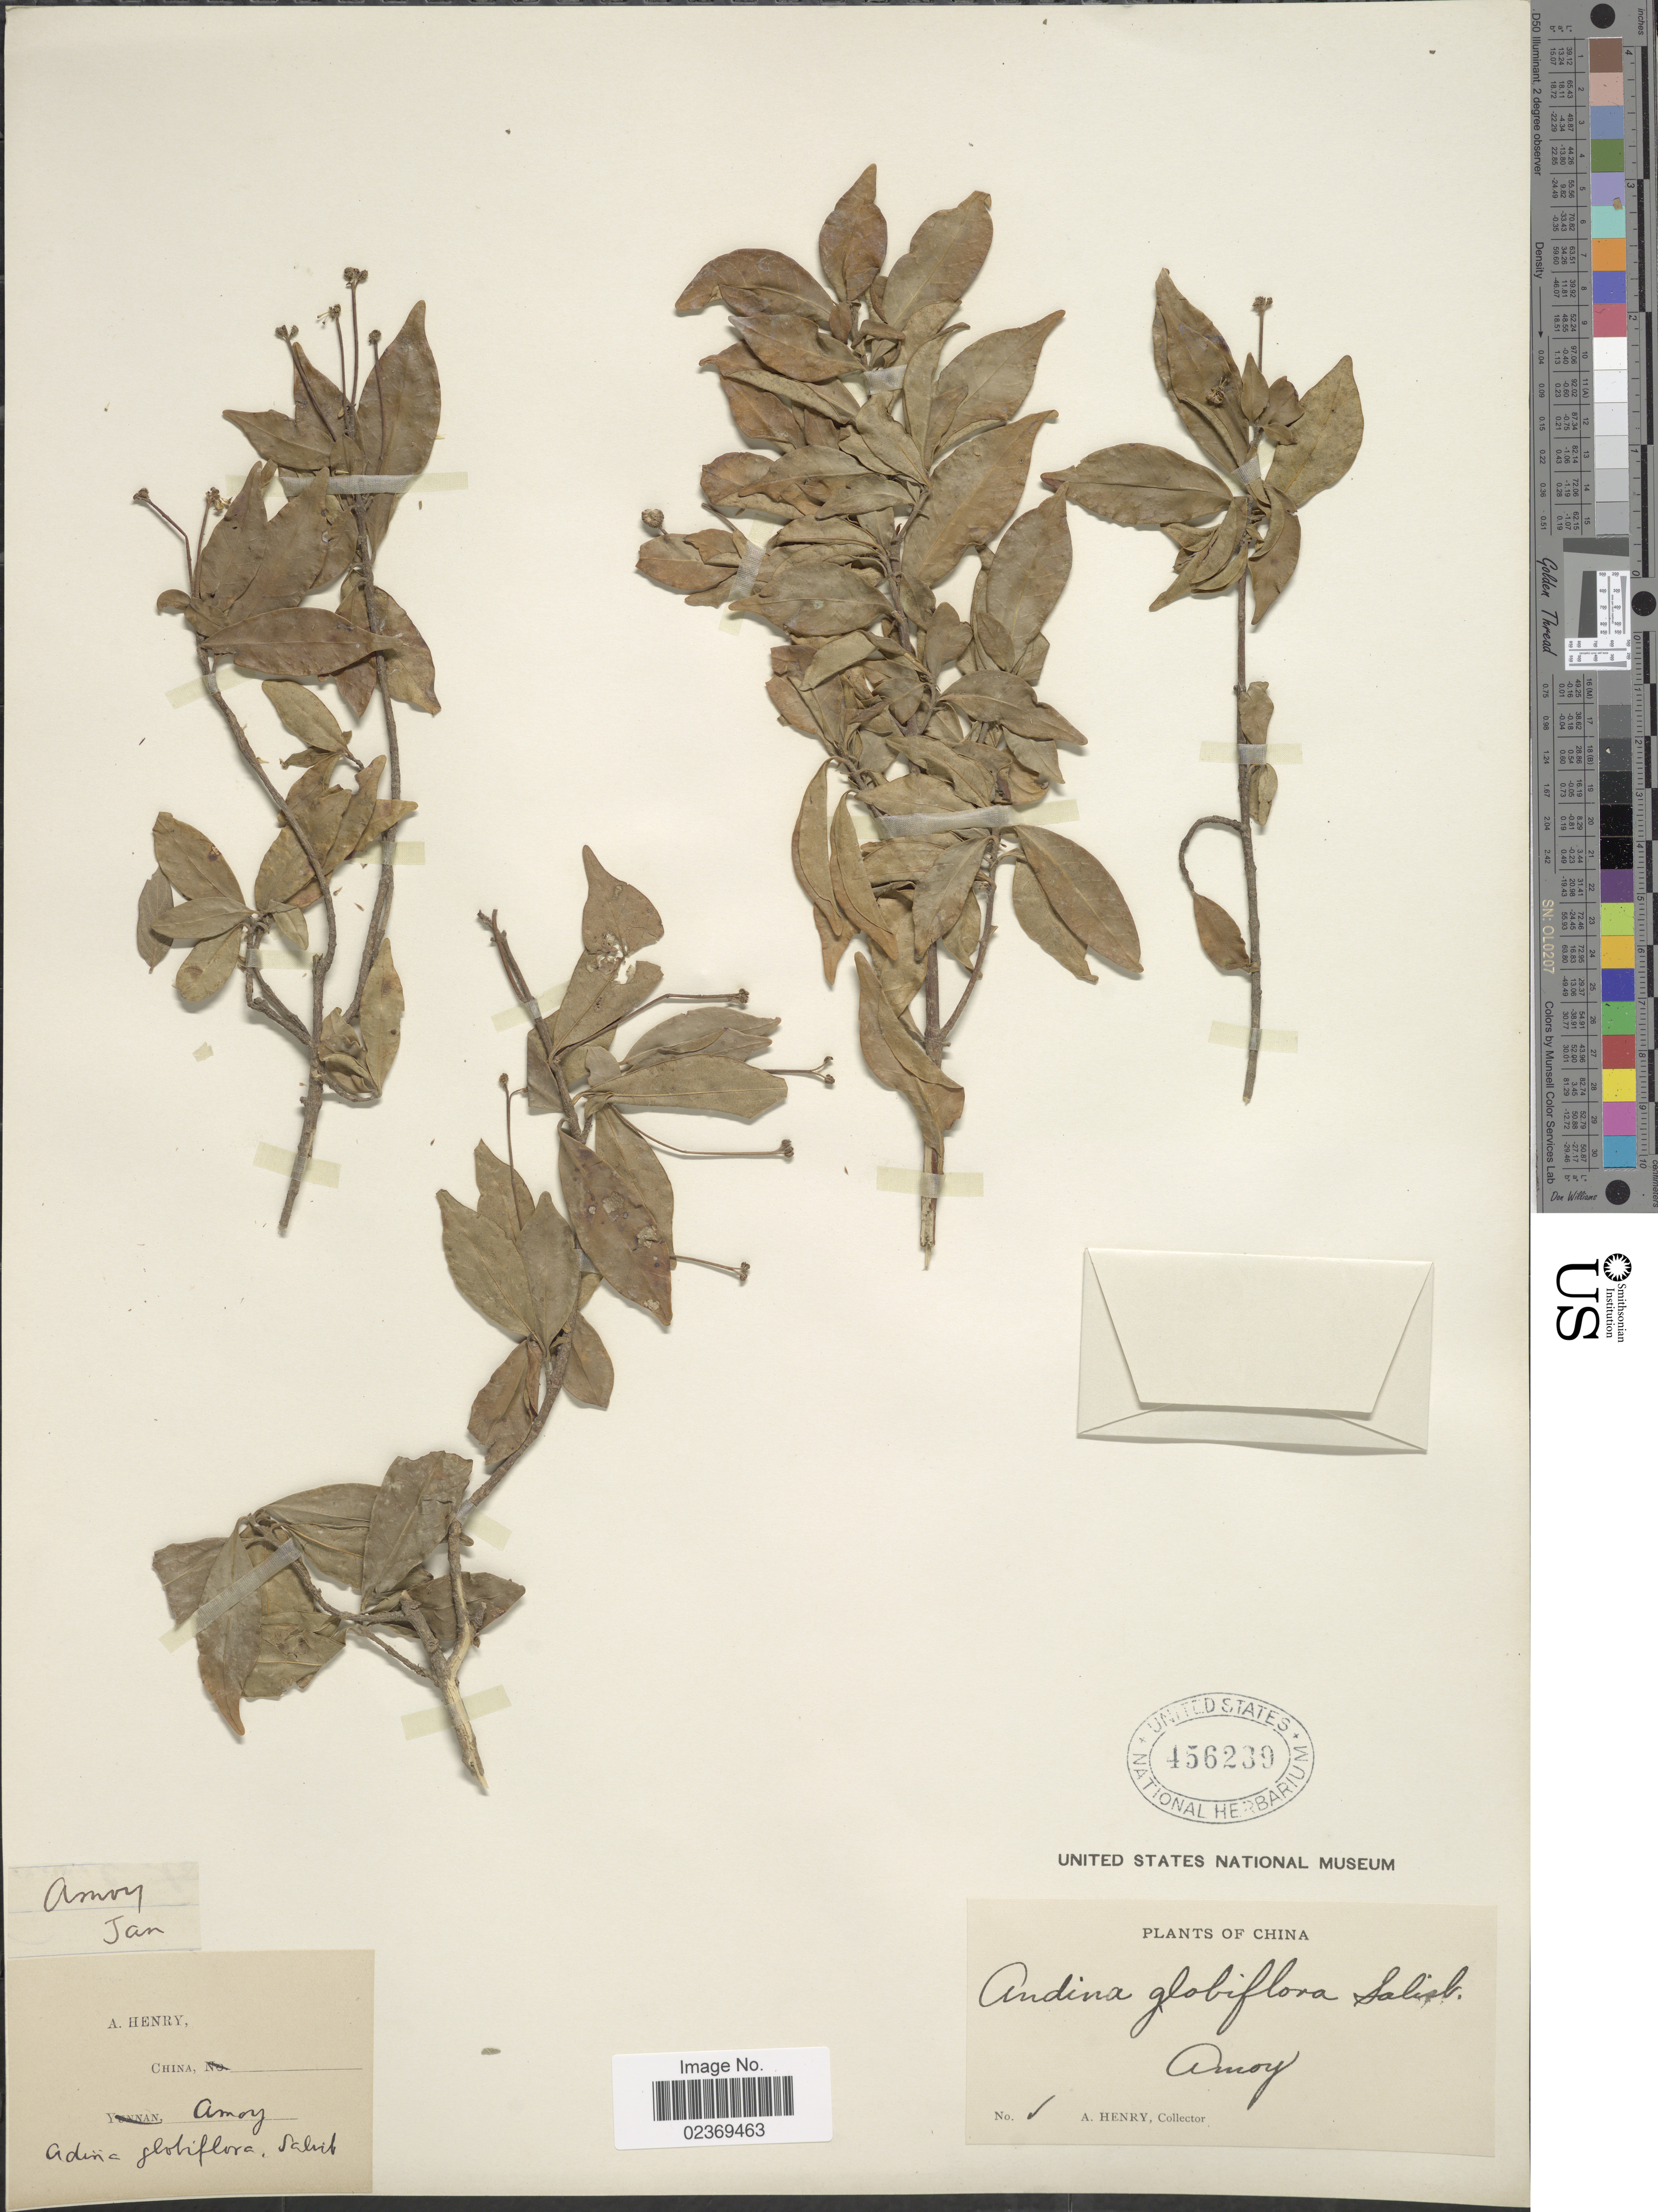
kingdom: Plantae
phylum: Tracheophyta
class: Magnoliopsida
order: Gentianales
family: Rubiaceae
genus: Adina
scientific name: Adina pilulifera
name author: (Lam.) Franch. & Drake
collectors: A. Henry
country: China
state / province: Yunnan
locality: Amoy.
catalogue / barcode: US 456239